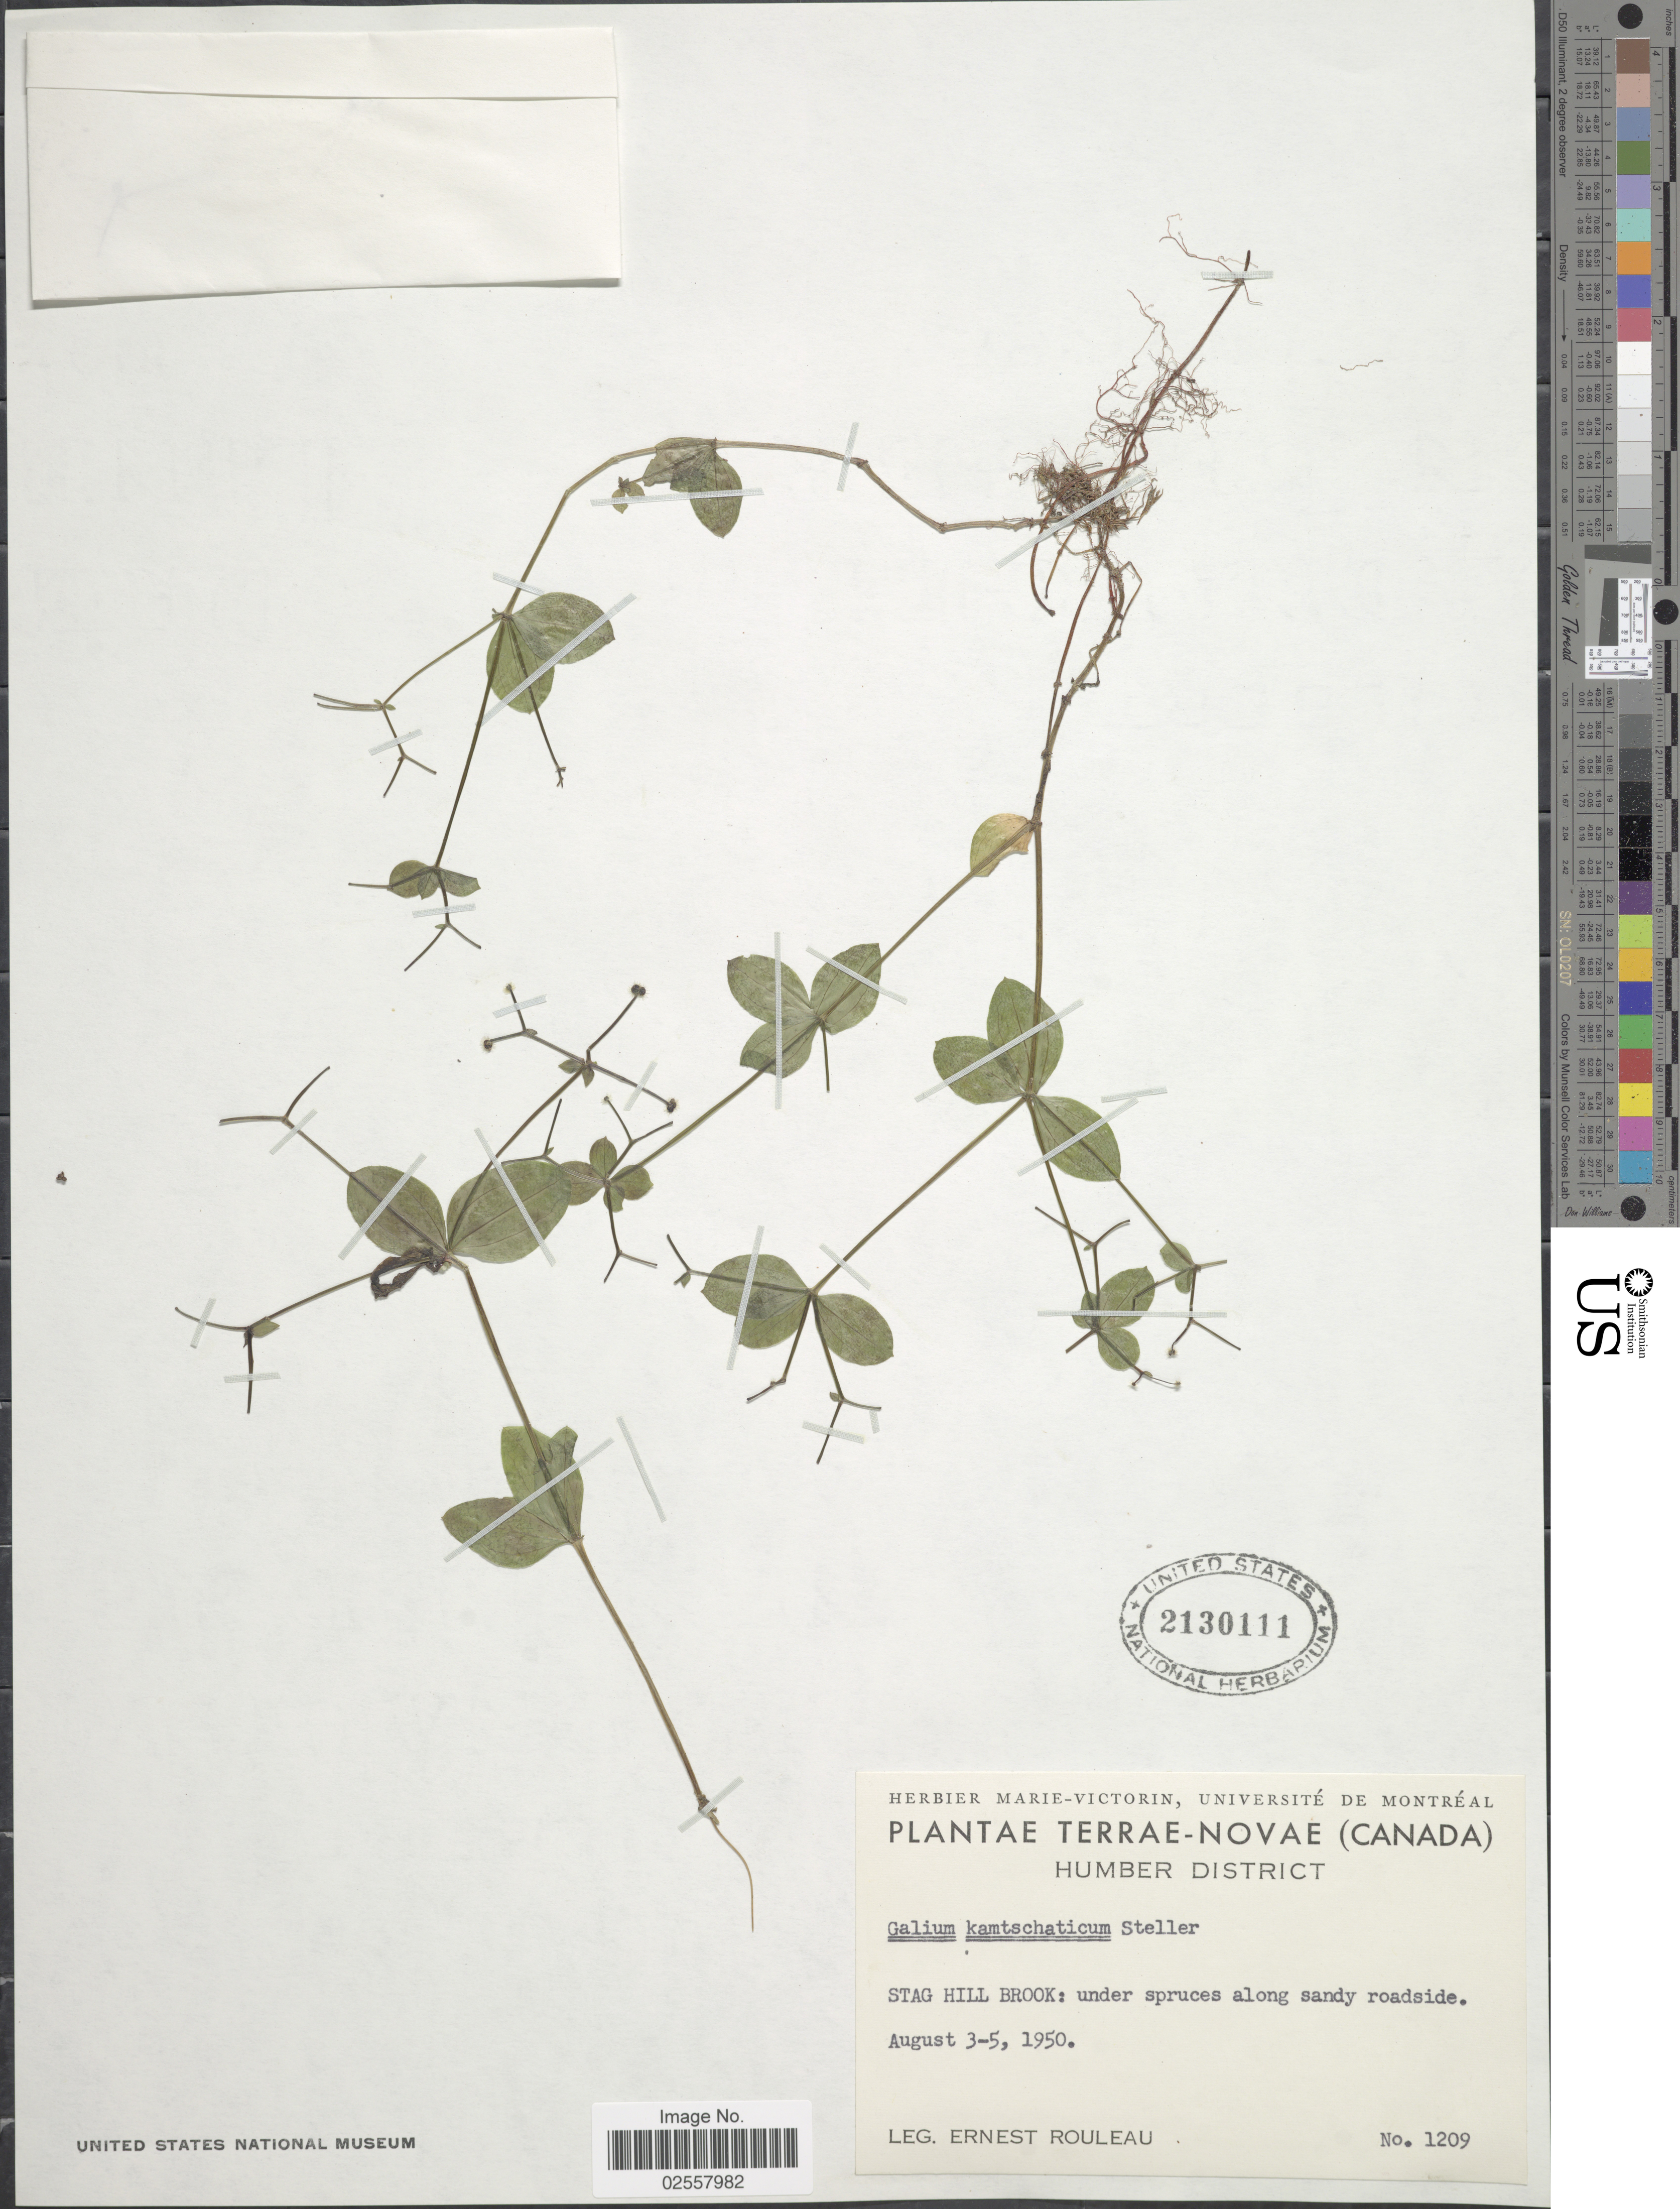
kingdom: Plantae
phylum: Tracheophyta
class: Magnoliopsida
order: Gentianales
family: Rubiaceae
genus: Galium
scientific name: Galium kamtschaticum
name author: Steller ex Schult. & Schult. f.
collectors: E. Rouleau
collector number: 1209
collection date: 1950-08-03/1950-08-05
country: Canada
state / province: Newfoundland and Labrador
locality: Terrae-Novae, Humber District, Stag Hill Brook: under spruces along sandy roadside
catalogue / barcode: US 2130111